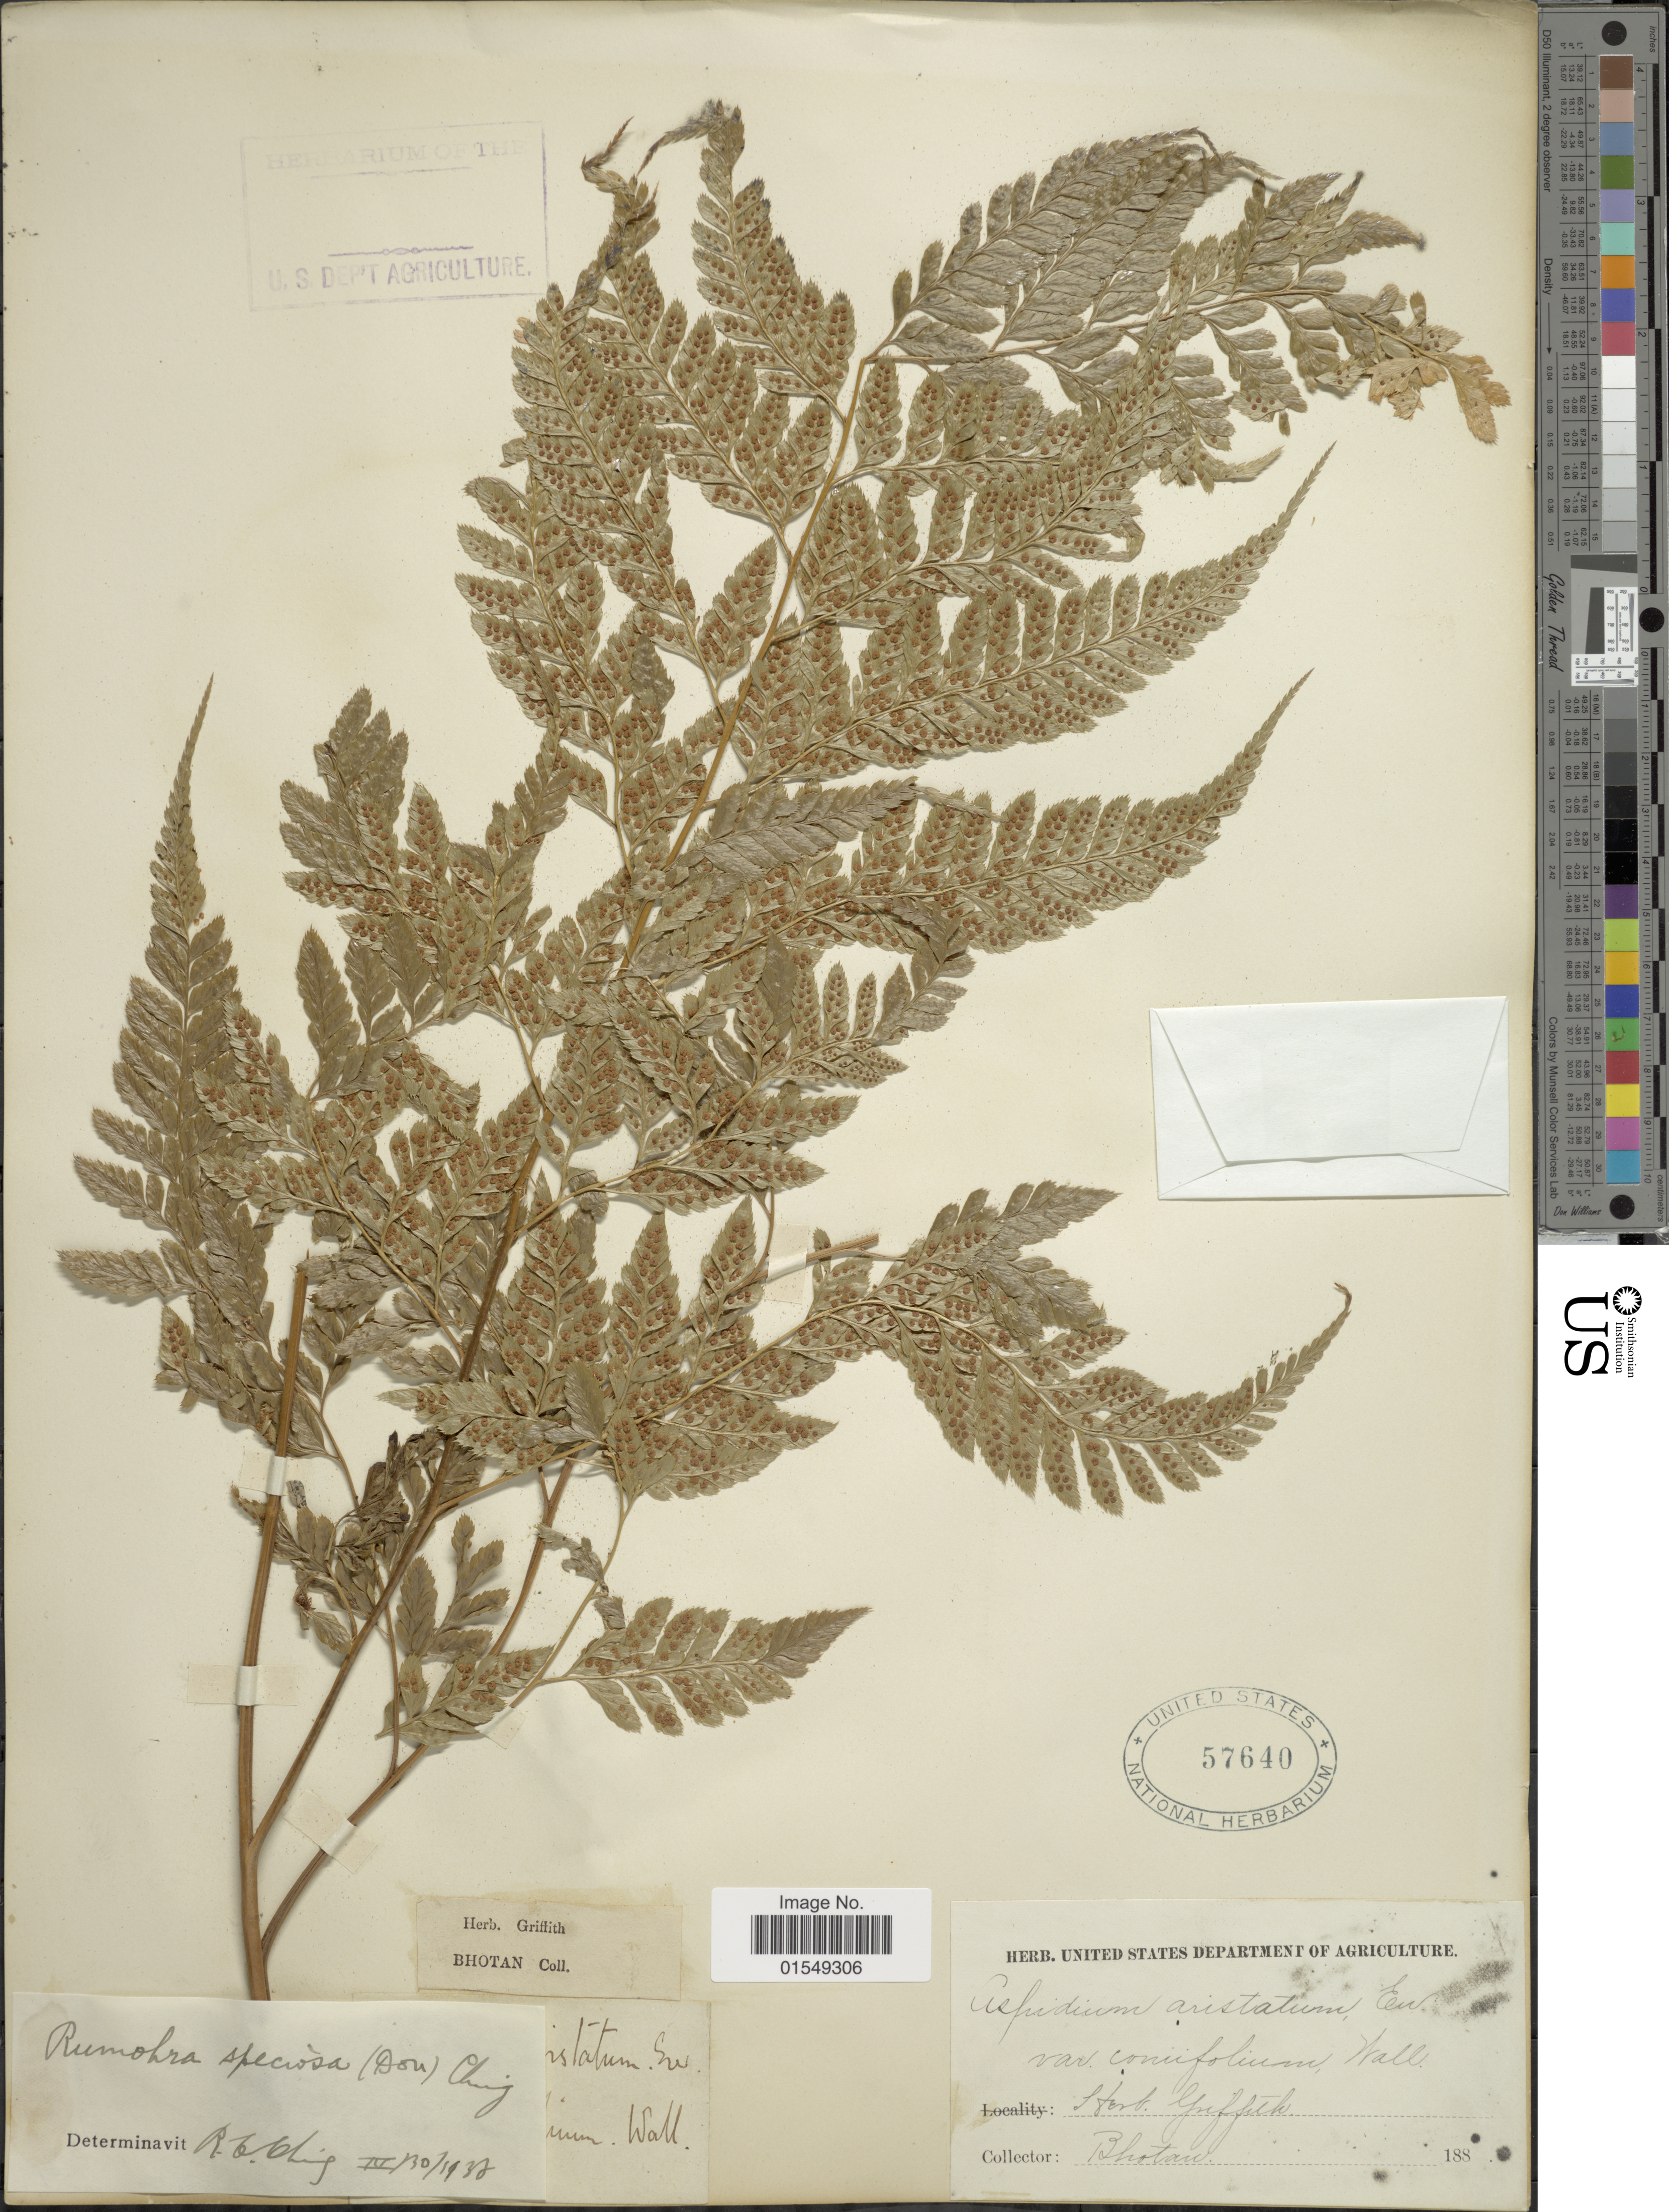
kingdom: Plantae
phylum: Tracheophyta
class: Polypodiopsida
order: Polypodiales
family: Dryopteridaceae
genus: Arachniodes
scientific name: Arachniodes speciosa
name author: (D. Don) Ching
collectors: ex herb. Griffith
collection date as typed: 188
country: Bhutan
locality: Bhotan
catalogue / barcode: US 57640